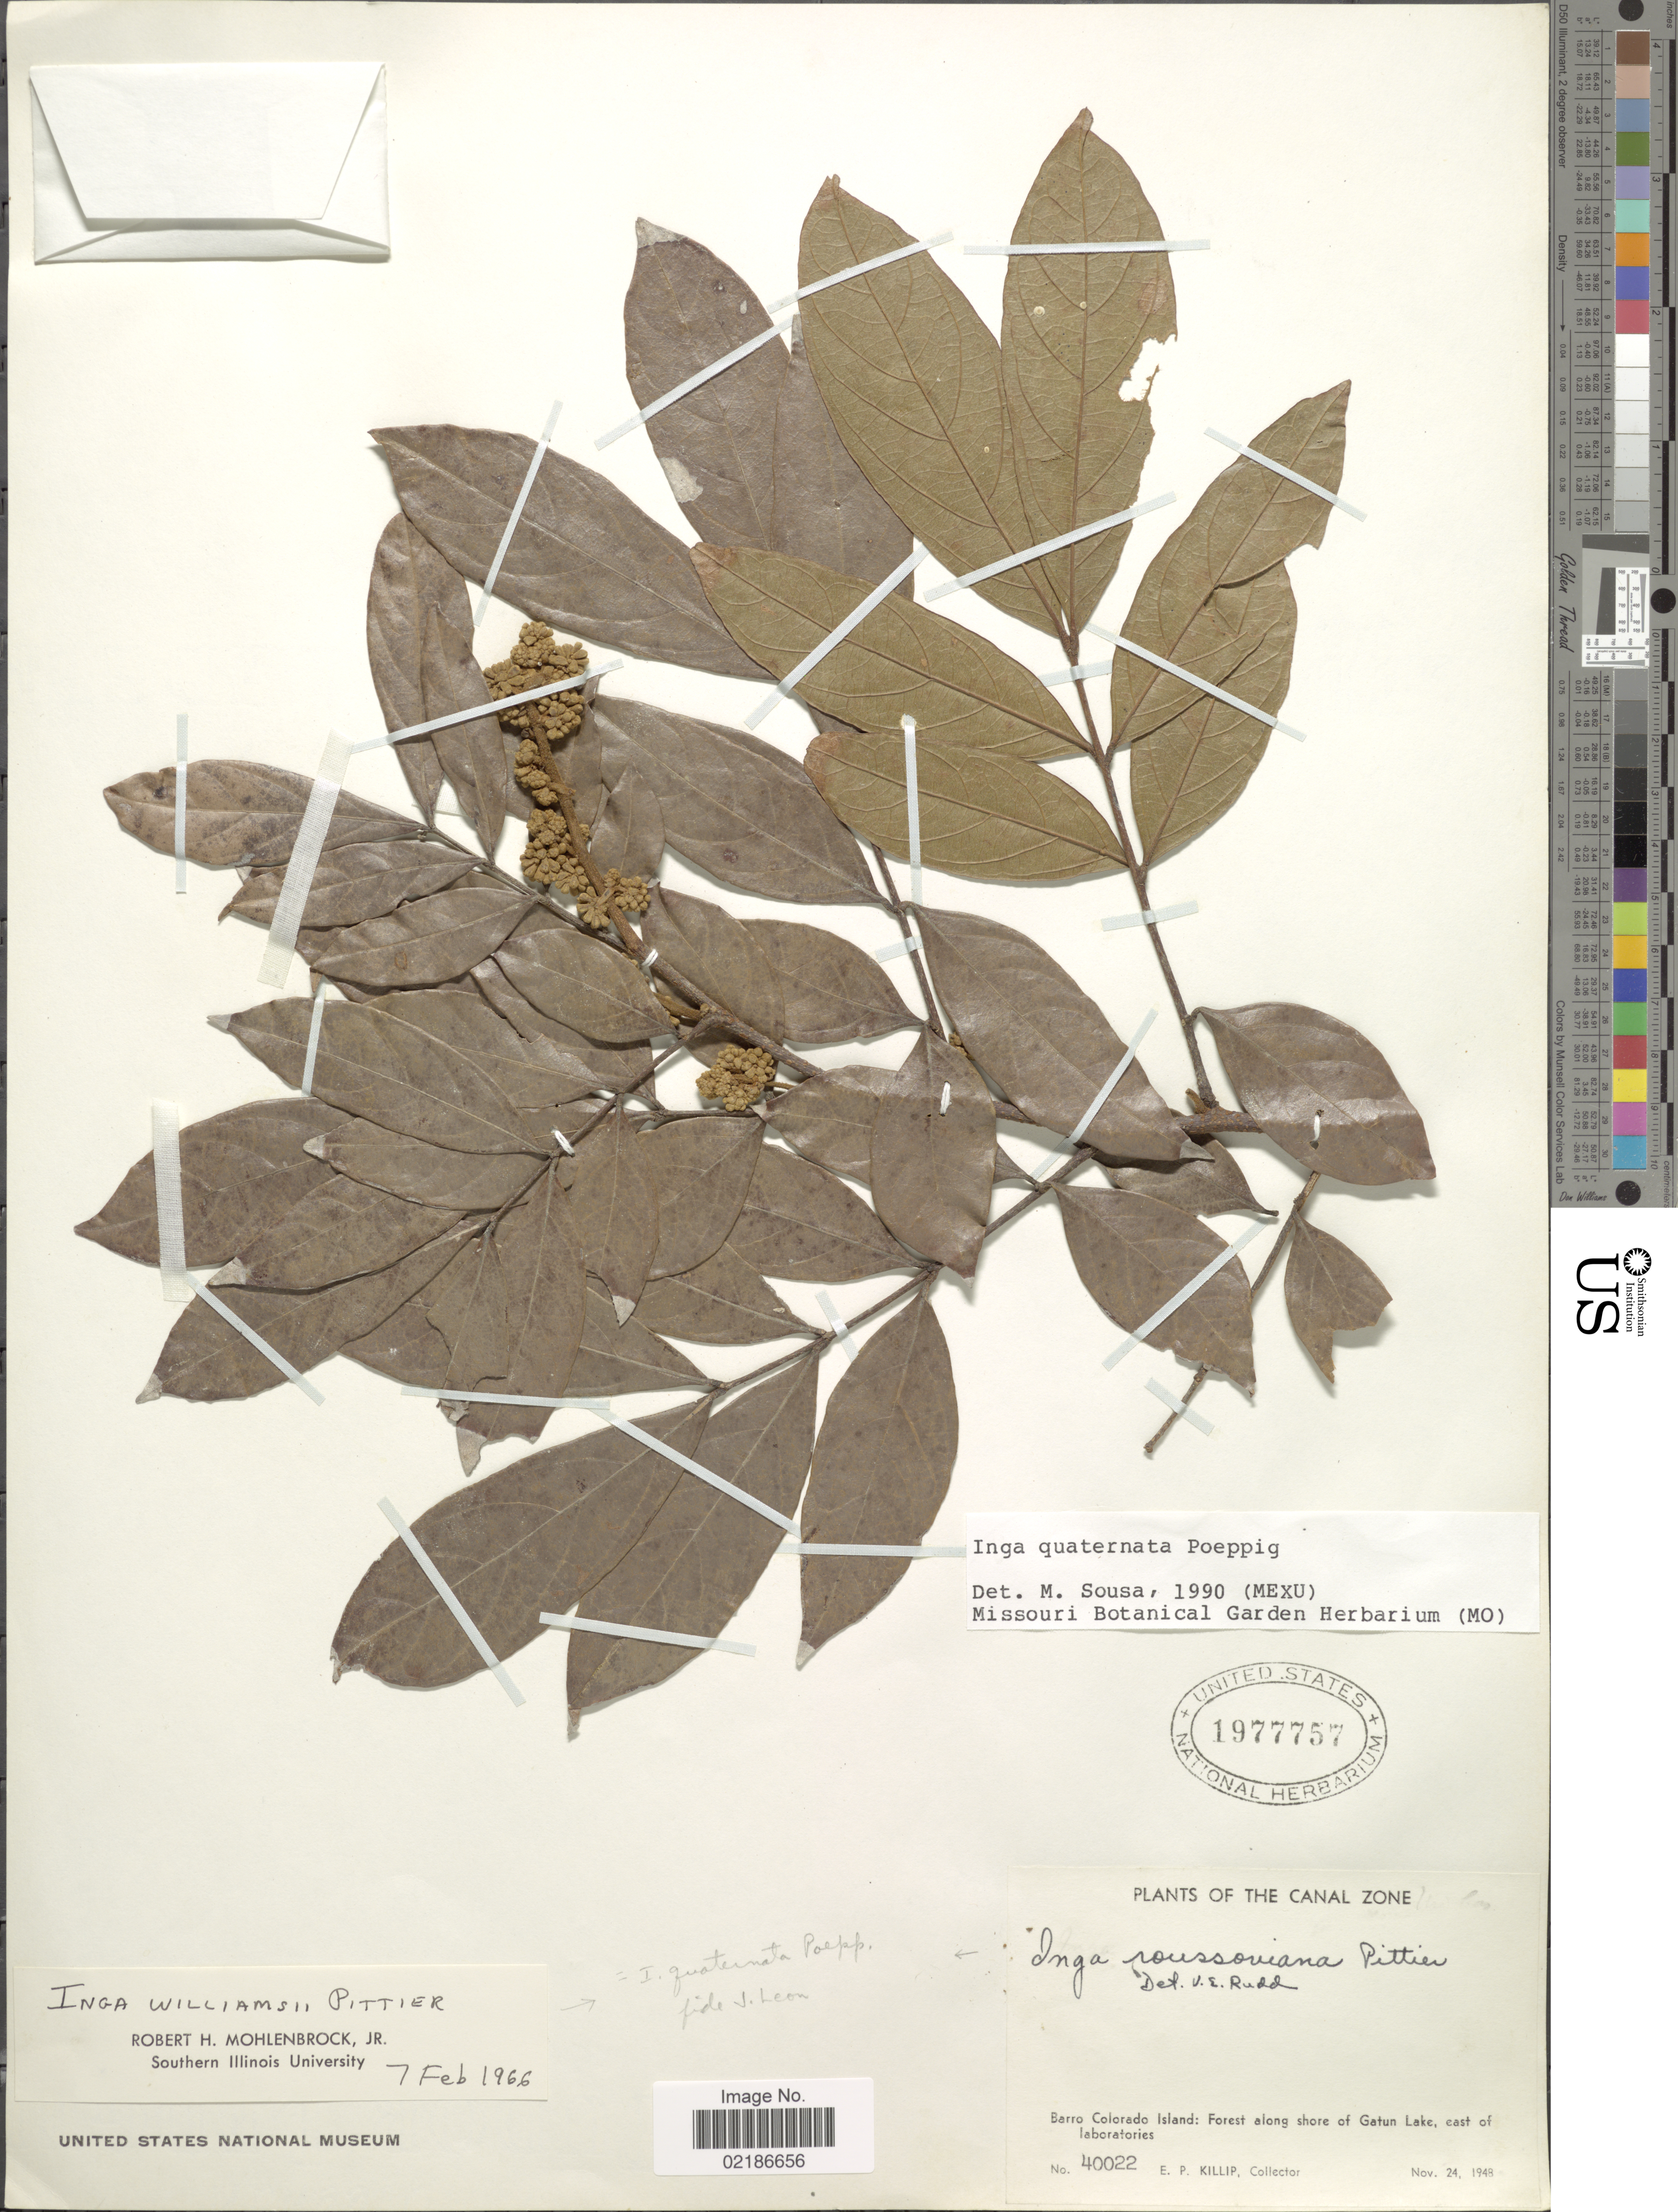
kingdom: Plantae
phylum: Tracheophyta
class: Magnoliopsida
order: Fabales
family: Fabaceae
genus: Inga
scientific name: Inga quaternata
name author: Poepp. & Endl.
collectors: E. P. Killip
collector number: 40022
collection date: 1948-11-24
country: Panama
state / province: Panamá Oeste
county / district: Canal Zone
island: Barro Colorado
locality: Barro Colorado Island, forest along shore of Gatun Lake, east of laboratories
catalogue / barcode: US 1977757